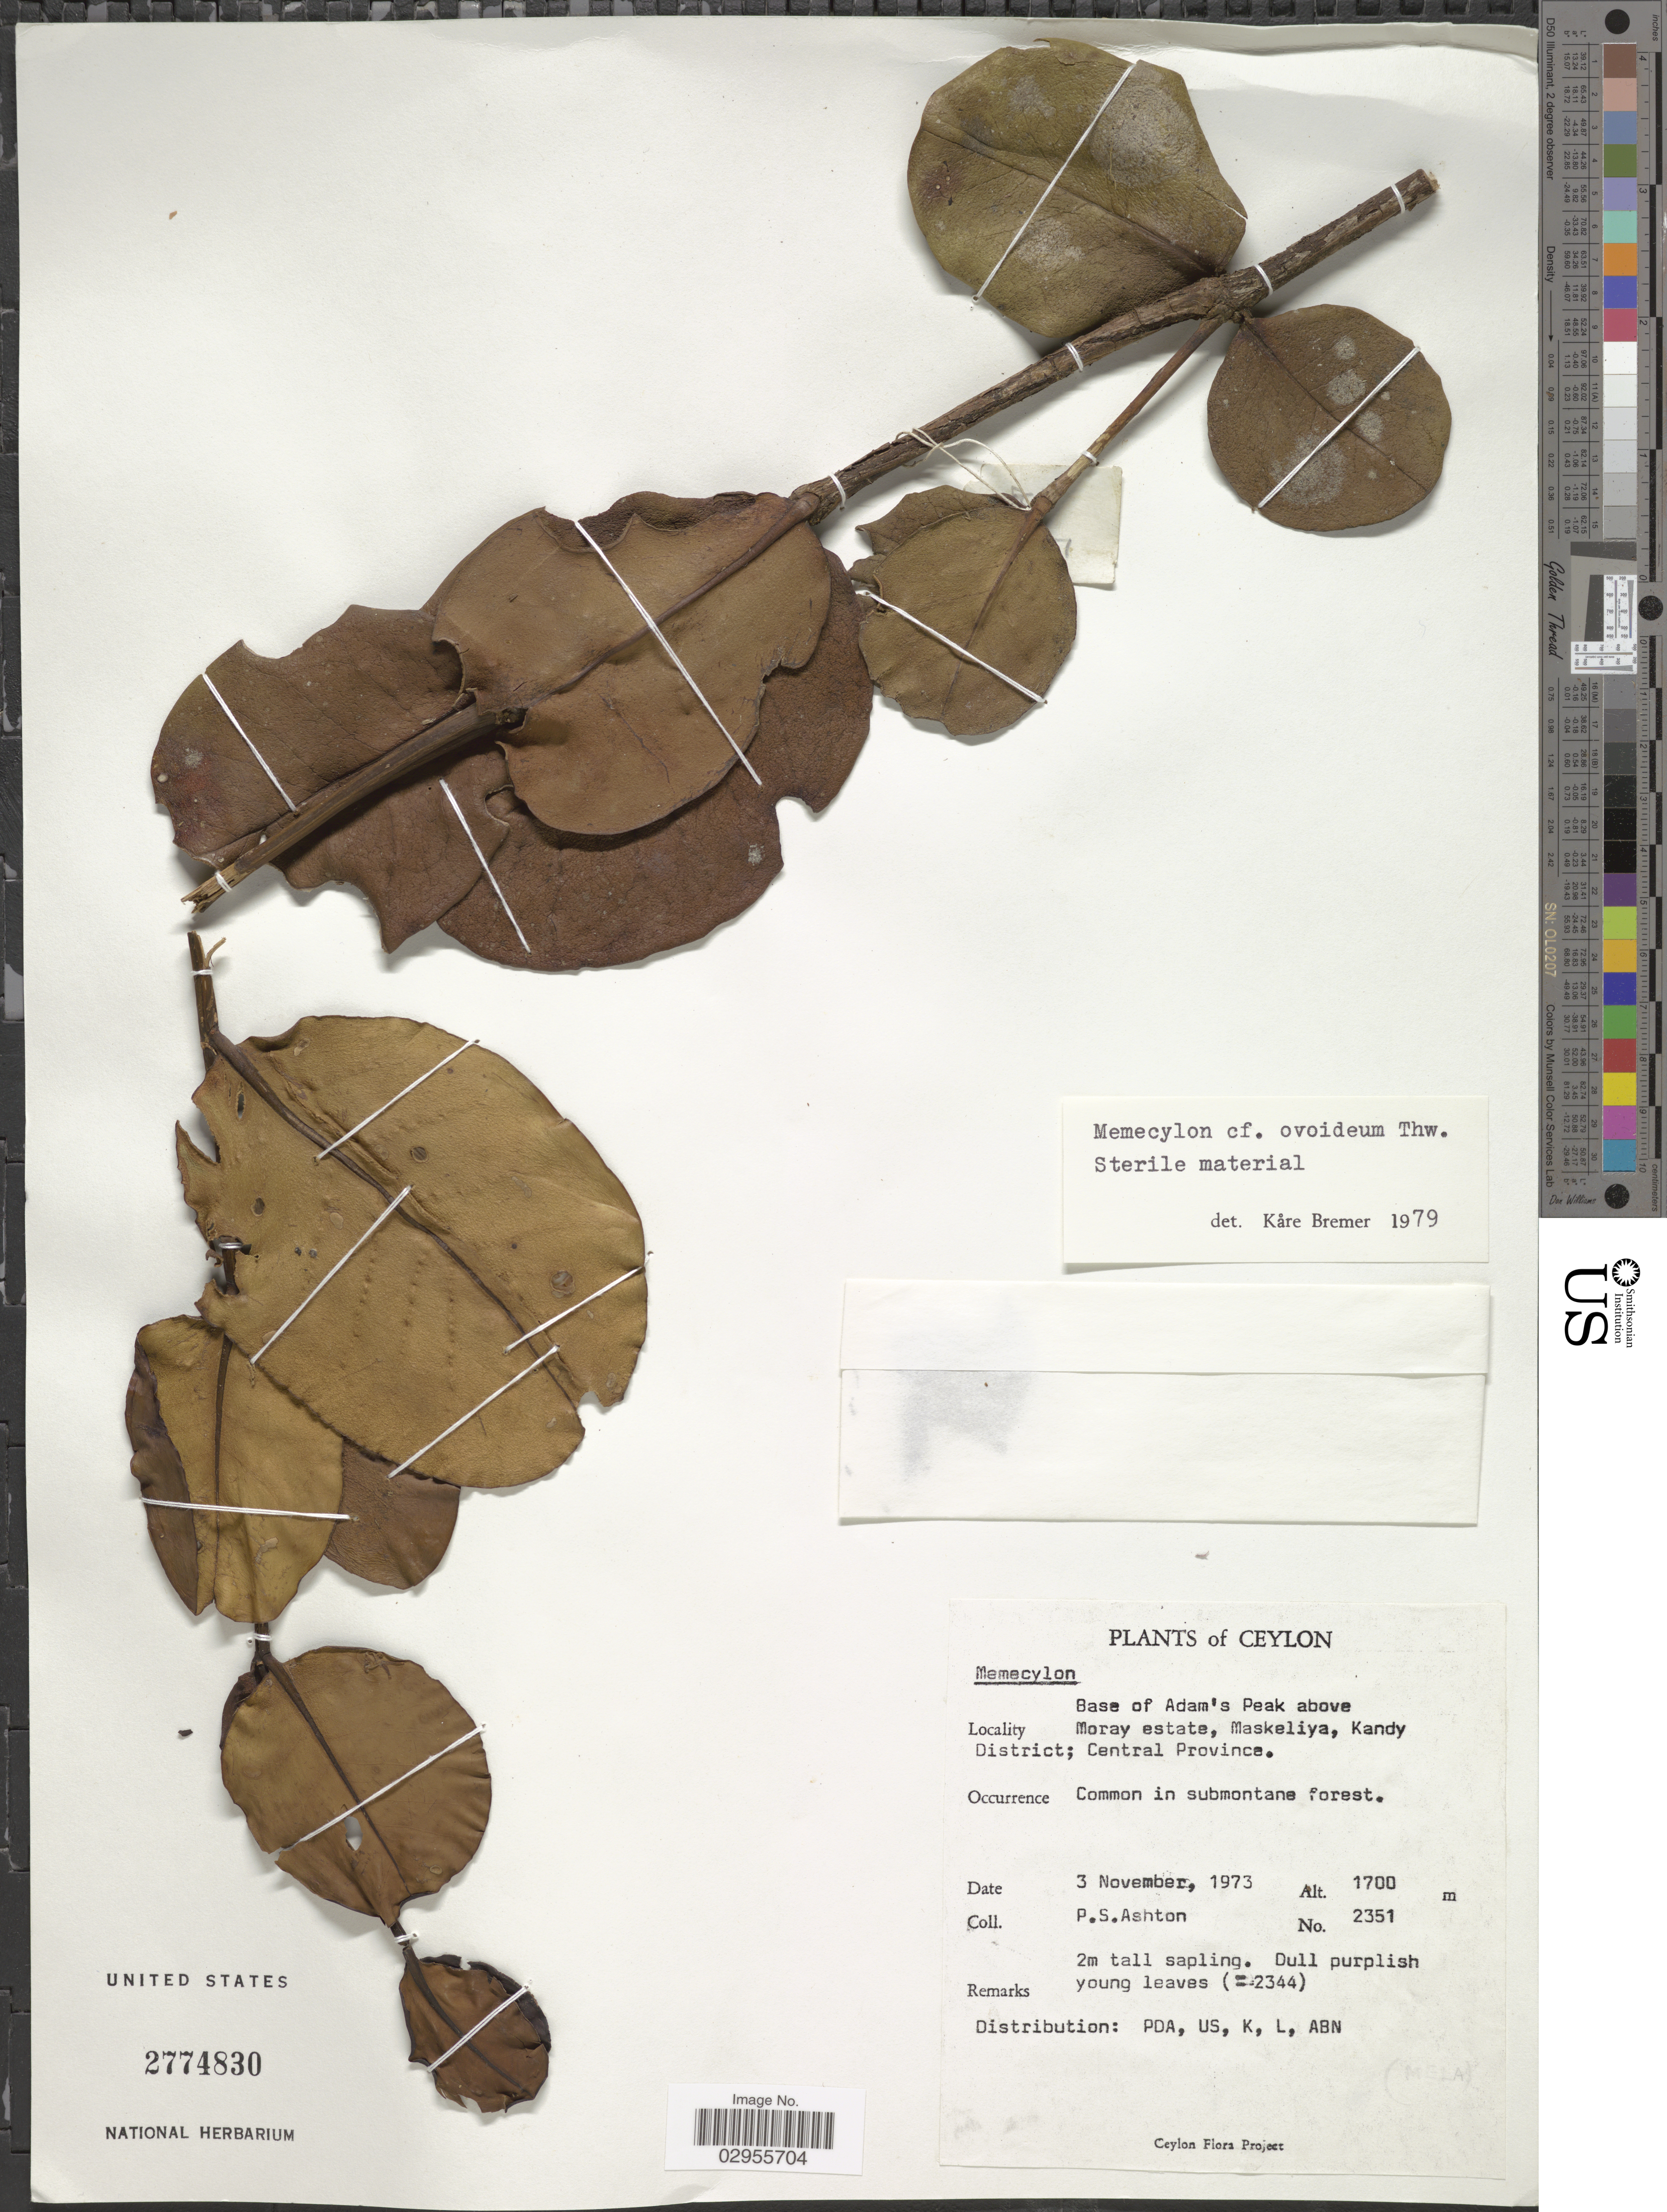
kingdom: Plantae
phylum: Tracheophyta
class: Magnoliopsida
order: Myrtales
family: Melastomataceae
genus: Memecylon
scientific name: Memecylon ovoideum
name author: Thwaites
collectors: P. S. Ashton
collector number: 2351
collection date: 1973-11-03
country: Sri Lanka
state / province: Central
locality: Ceylon. Base of Adam's Peak above Moray estate, Maskeliya, Kandy District.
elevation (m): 1700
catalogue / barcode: US 2774830